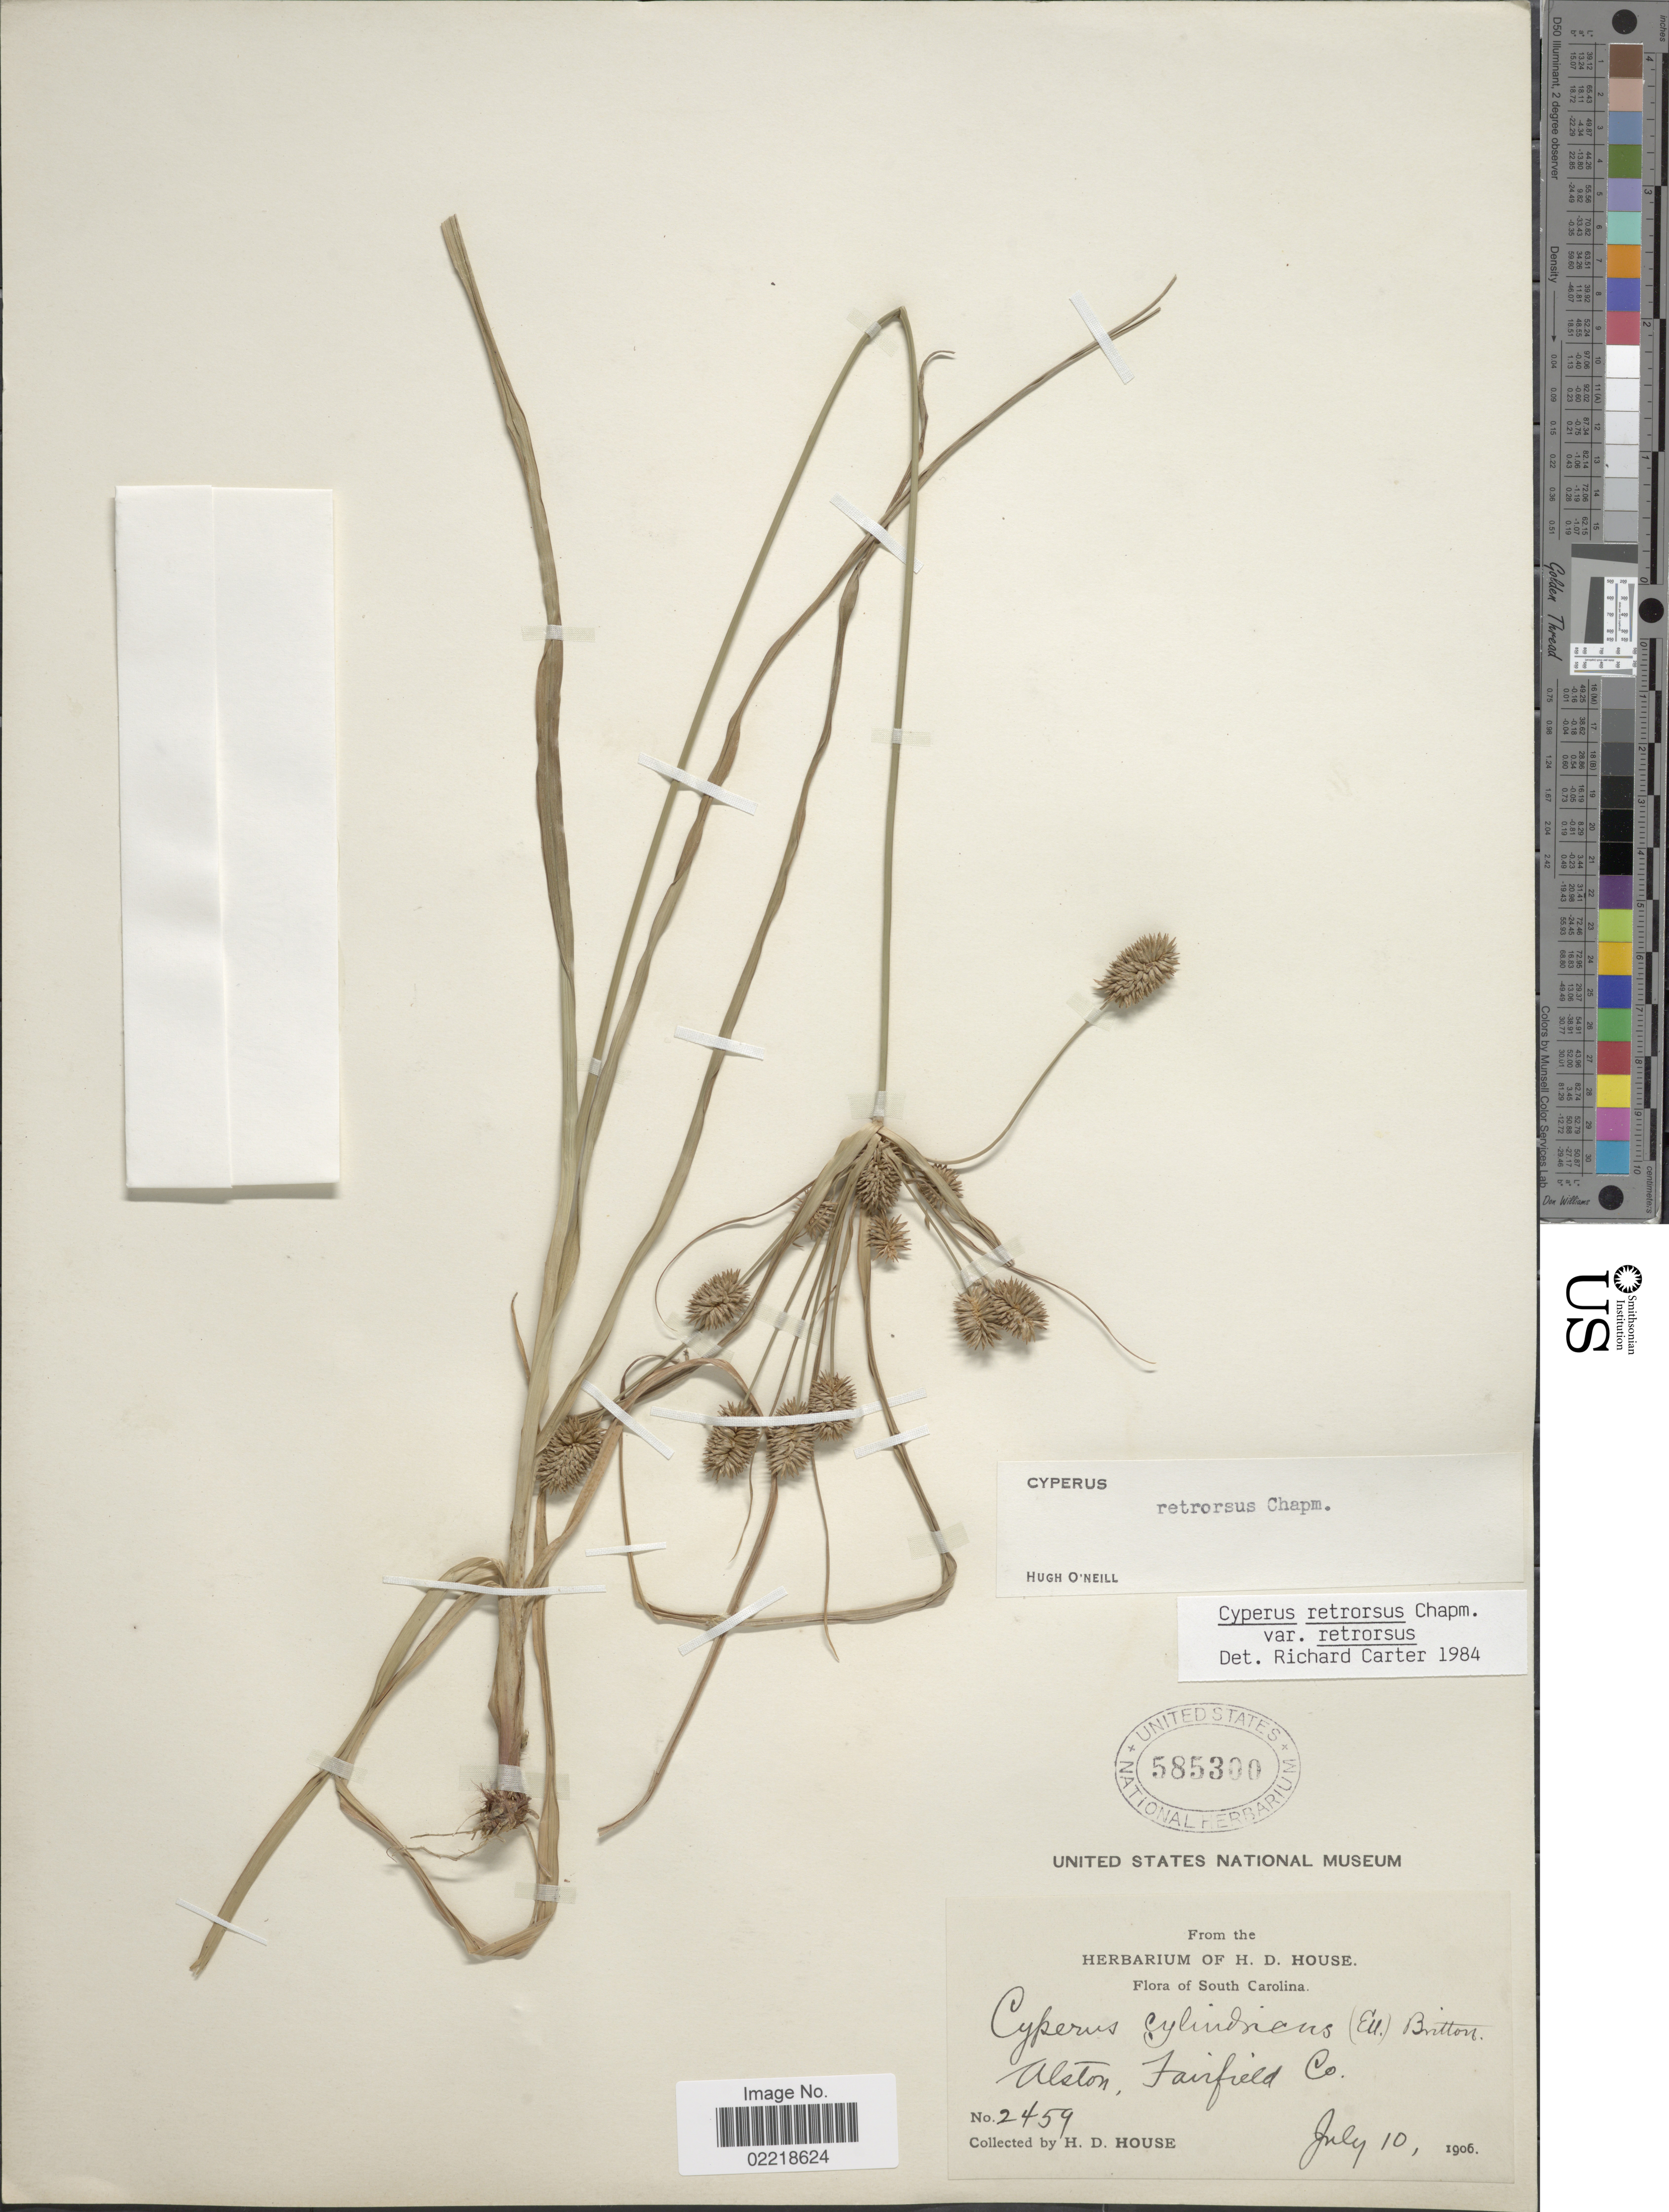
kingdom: Plantae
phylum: Tracheophyta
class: Liliopsida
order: Poales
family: Cyperaceae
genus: Cyperus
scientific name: Cyperus retrorsus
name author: Chapm.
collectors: H. D. House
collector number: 2459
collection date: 1906-07-10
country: United States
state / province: South Carolina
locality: Alston, Fairfield Co.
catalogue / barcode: US 585300